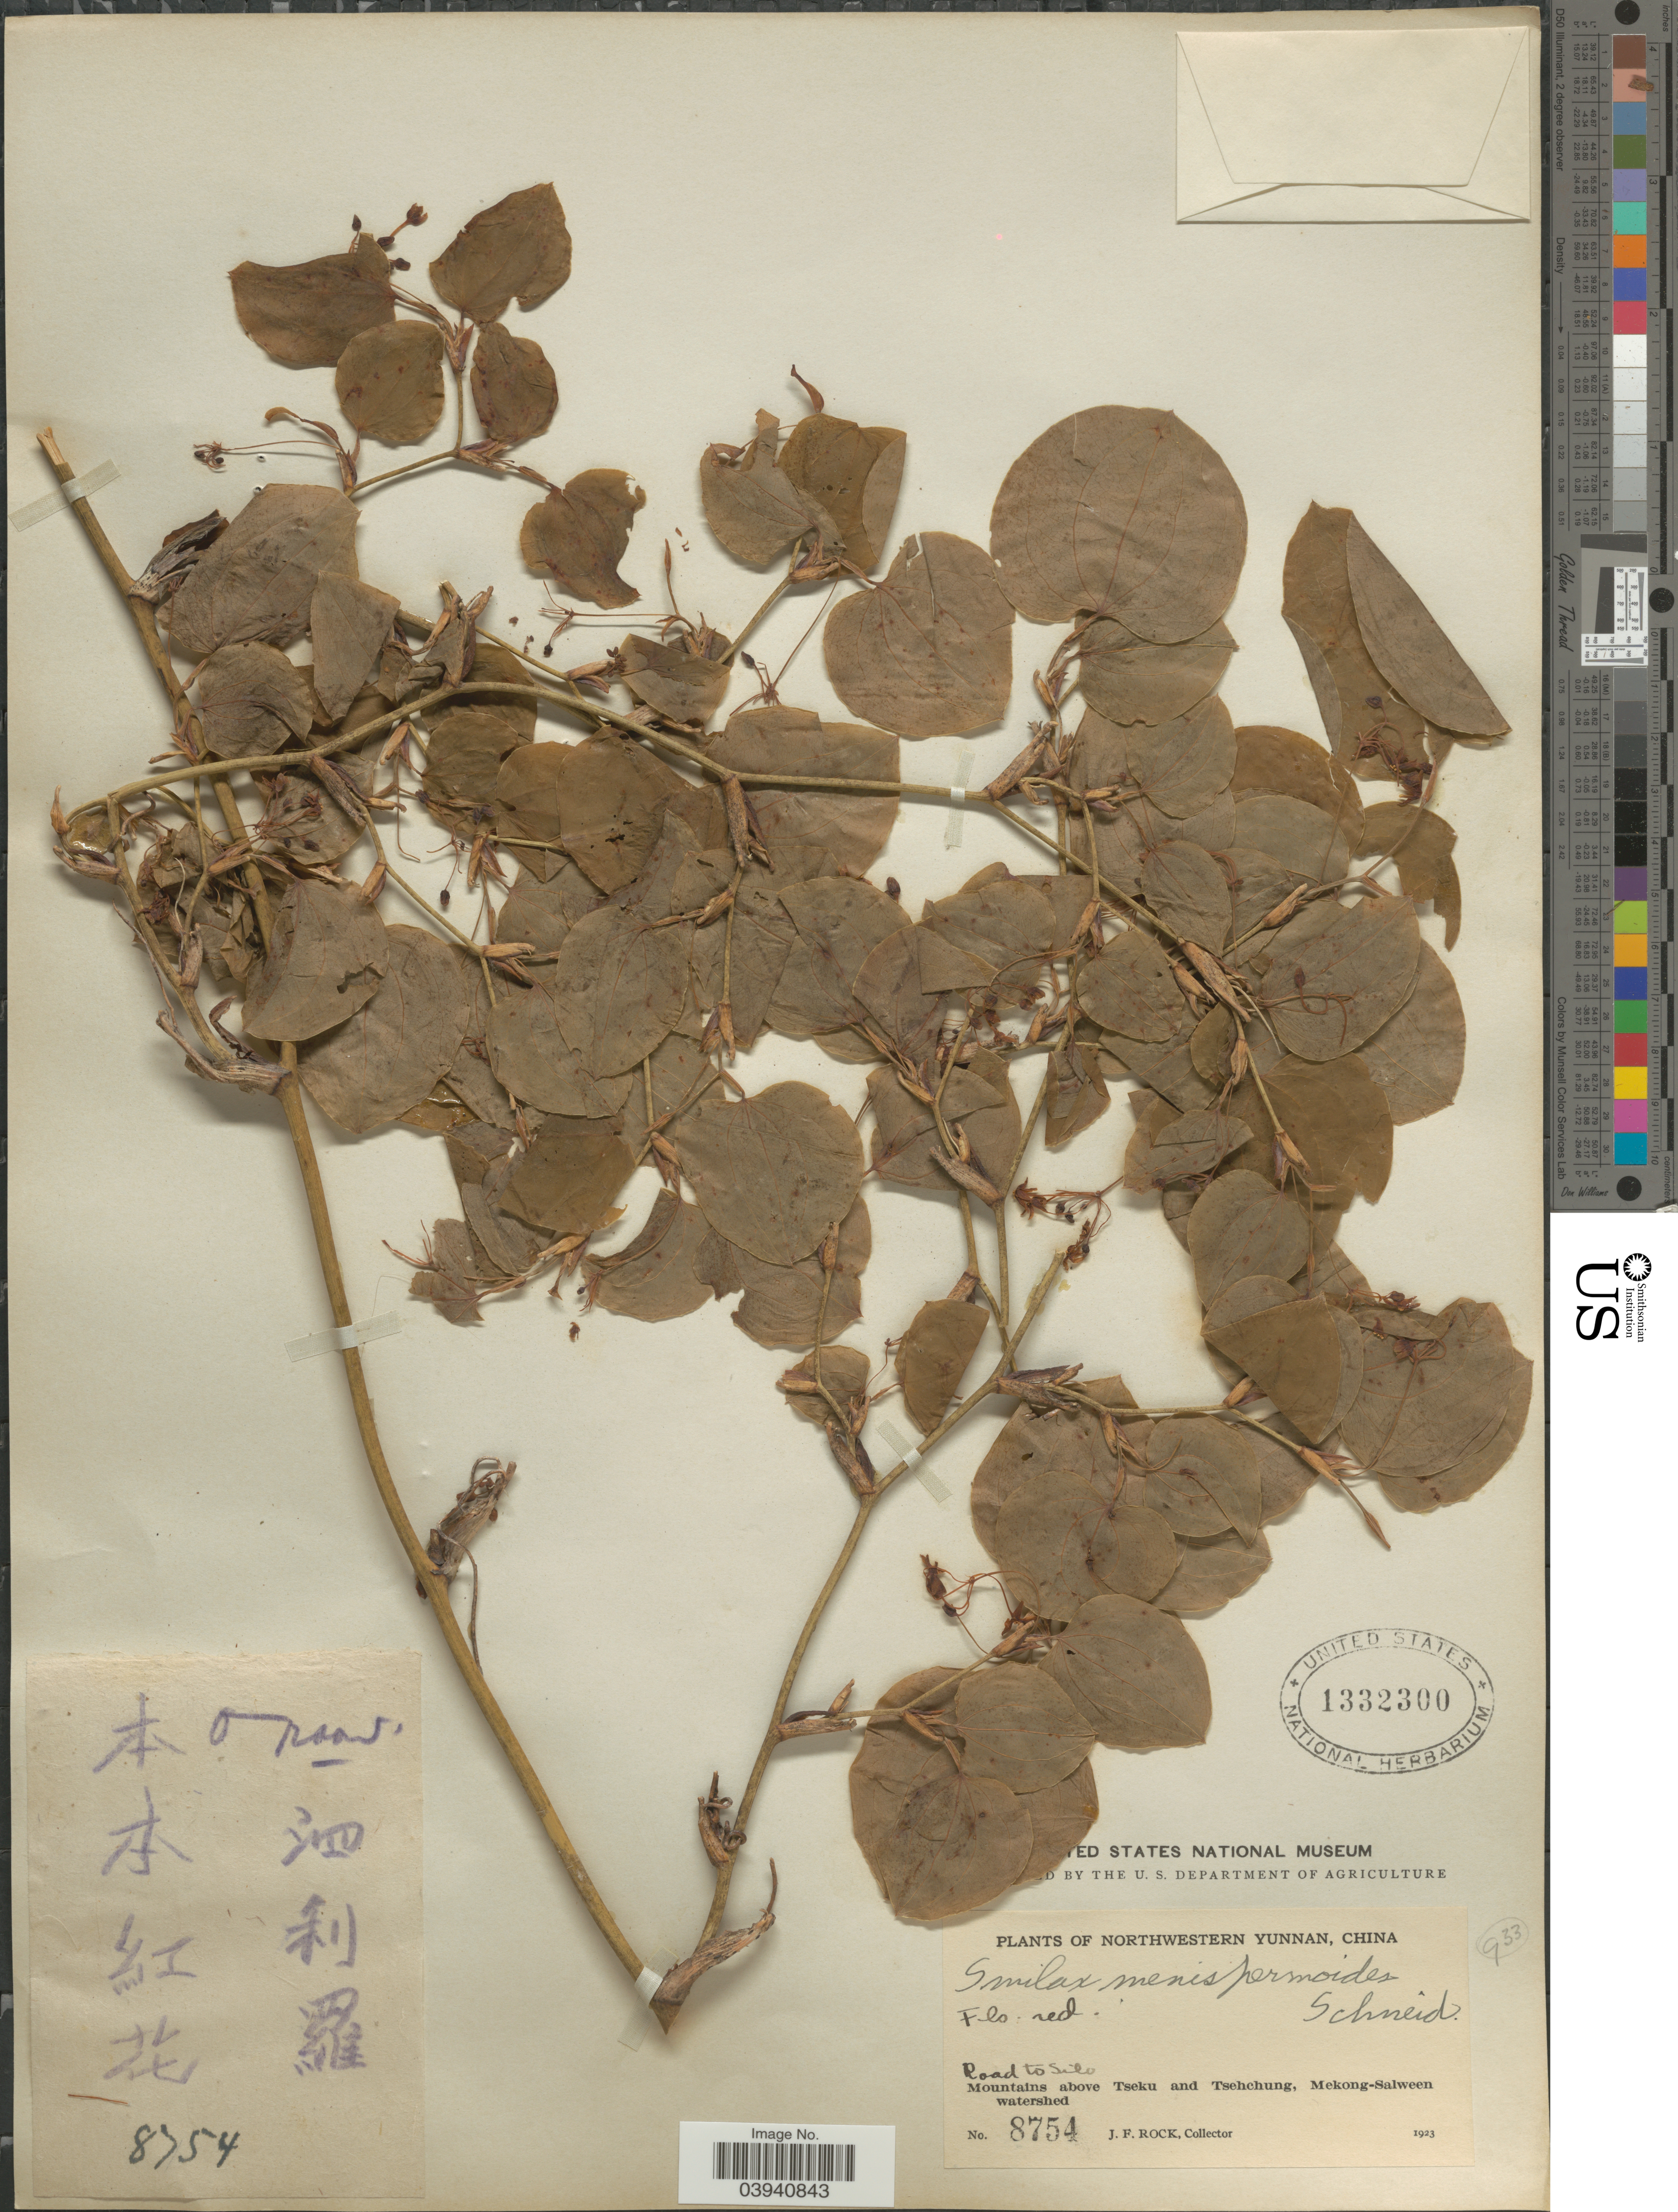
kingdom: Plantae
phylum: Tracheophyta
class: Liliopsida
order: Liliales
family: Smilacaceae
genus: Smilax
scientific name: Smilax menispermoidea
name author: A. DC.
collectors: J. Rock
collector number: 8754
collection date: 1923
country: China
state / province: Yunnan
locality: Northwestern Yunnan. Road to Silo. Mountains above Tseku and Tsehchung, Mekong-Salween watershed.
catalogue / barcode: US 1332300